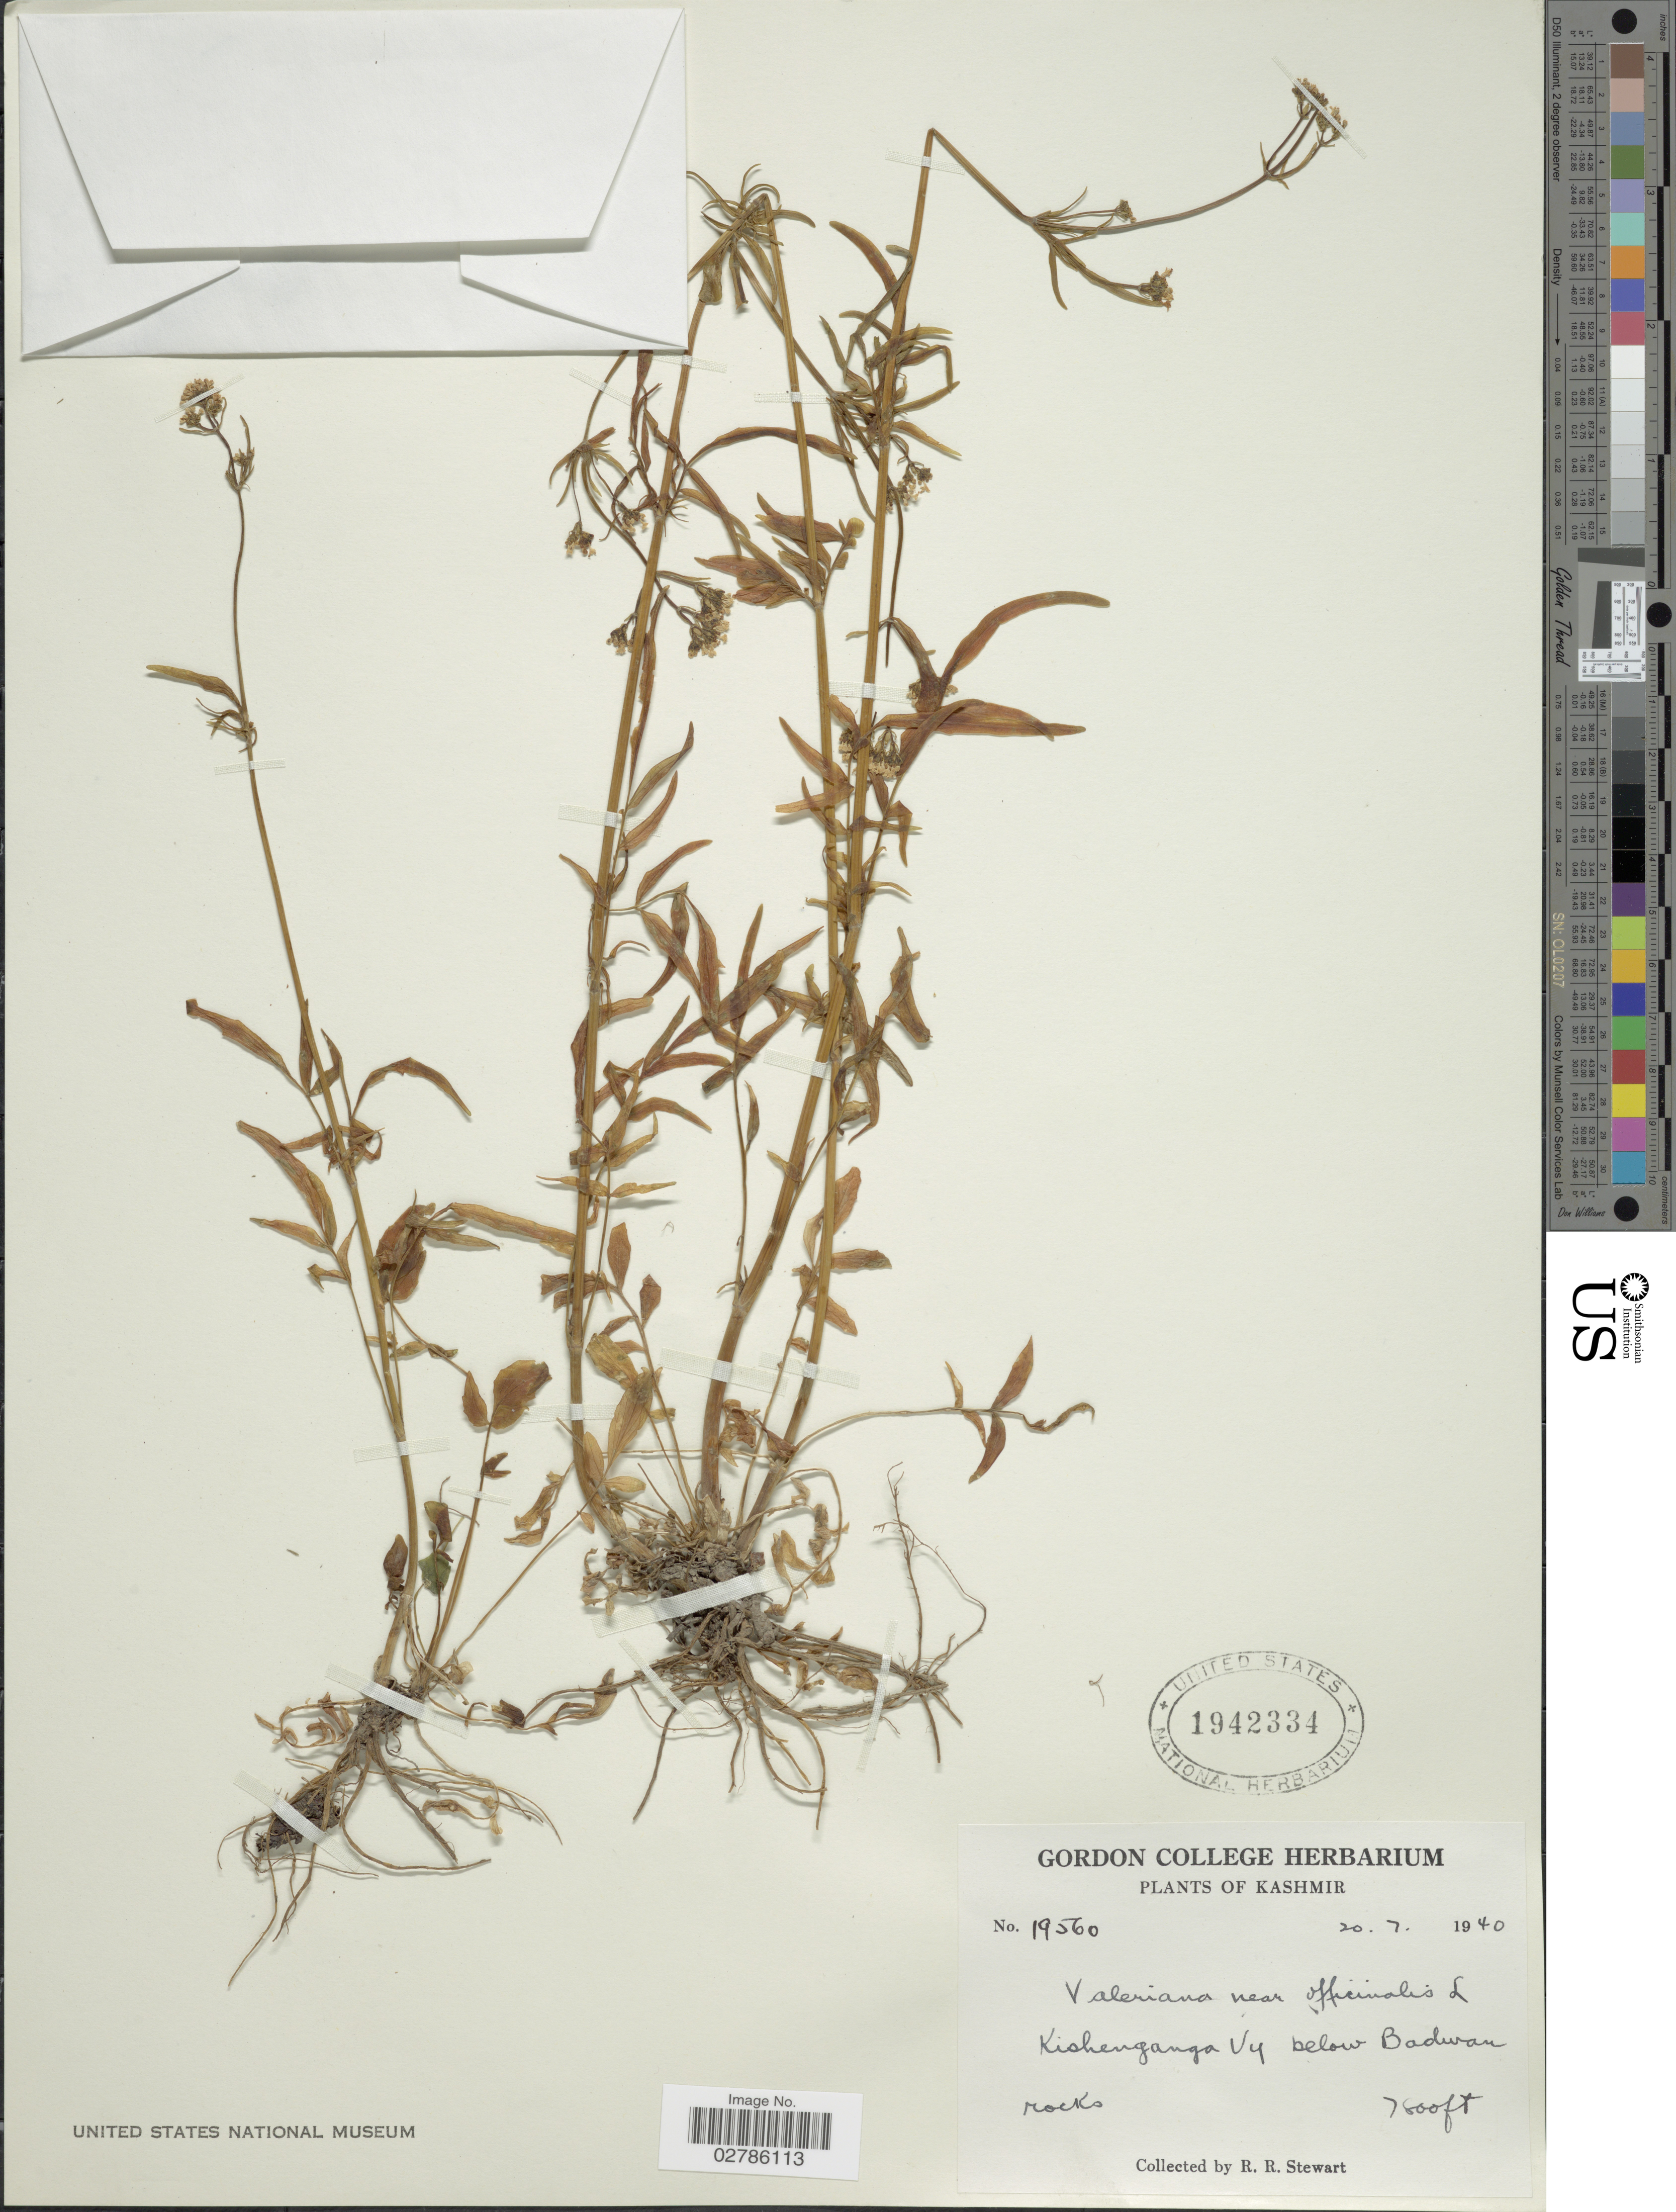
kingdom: Plantae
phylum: Tracheophyta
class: Magnoliopsida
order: Dipsacales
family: Caprifoliaceae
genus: Valeriana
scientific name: Valeriana officinalis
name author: L.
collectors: R. R. Stewart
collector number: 19560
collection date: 1940-07-20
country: India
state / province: Jammu and Kashmir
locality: Kashmir, Kishenganga Vy below Badwan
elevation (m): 2377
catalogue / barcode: US 1942334